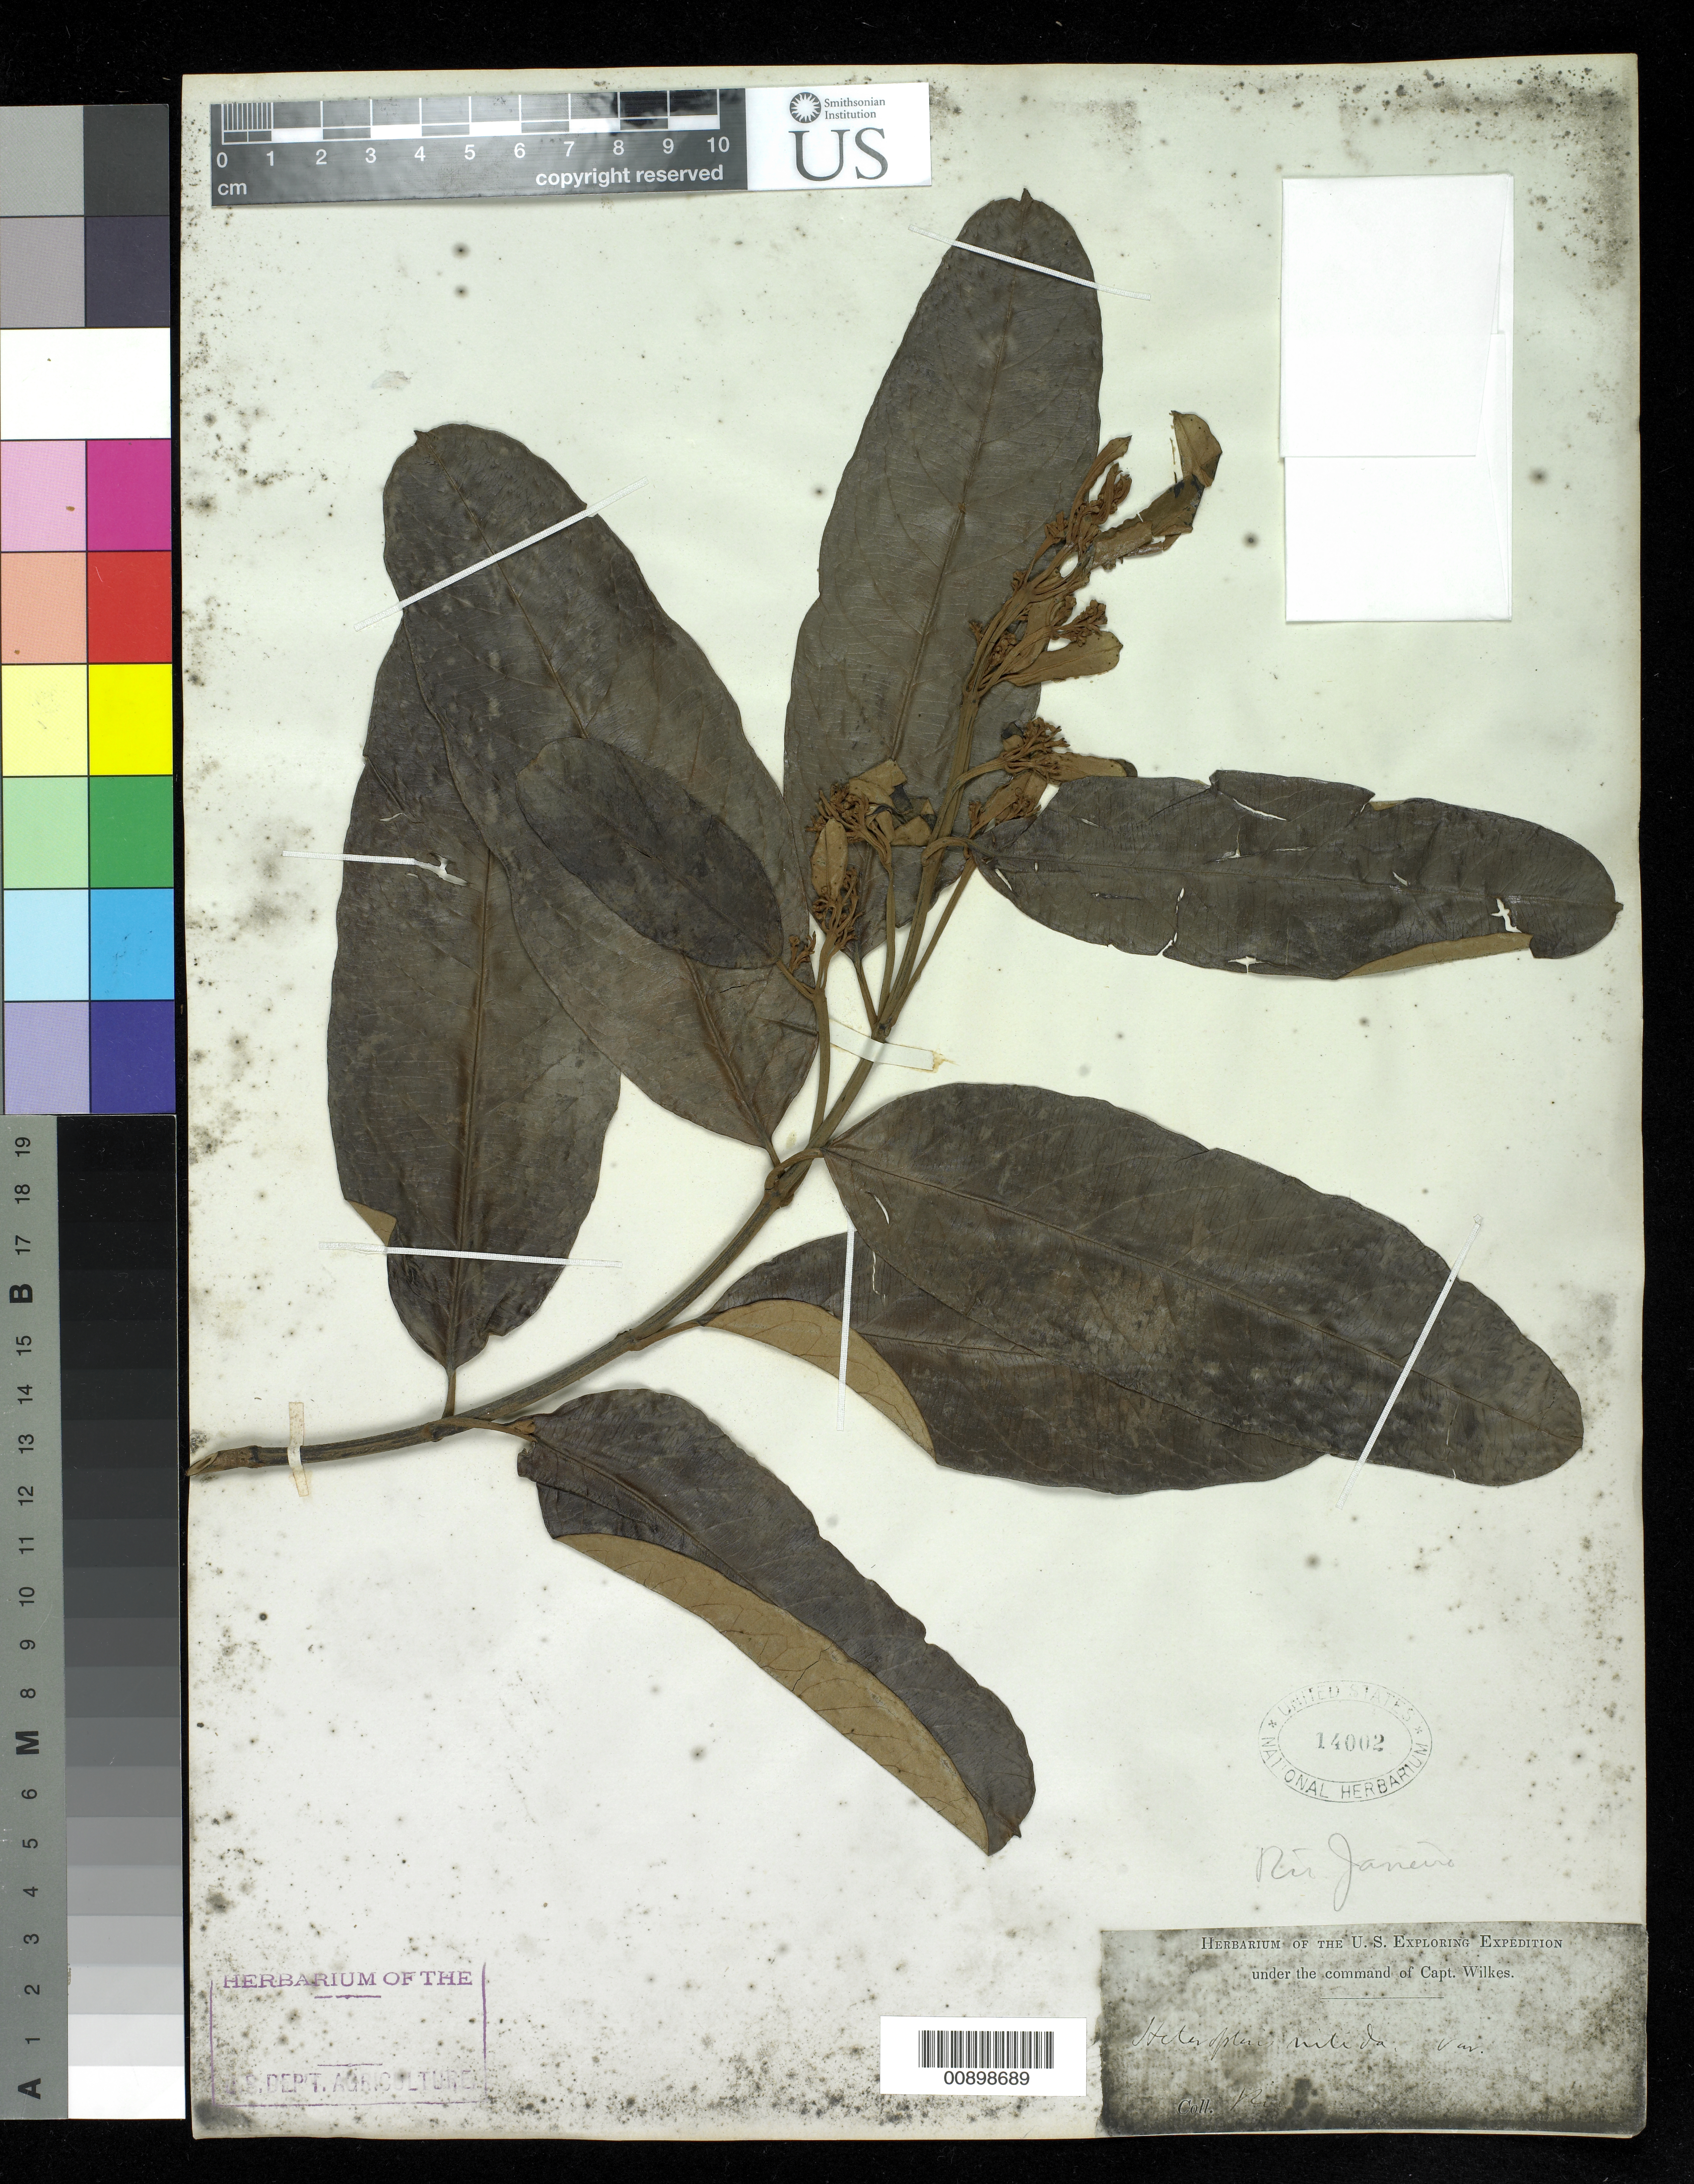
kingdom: Plantae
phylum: Tracheophyta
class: Magnoliopsida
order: Malpighiales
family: Malpighiaceae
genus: Heteropterys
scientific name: Heteropterys nitida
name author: DC.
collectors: Wilkes Explor. Exped.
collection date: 1838/1842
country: Brazil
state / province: Rio de Janeiro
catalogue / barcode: US 14002